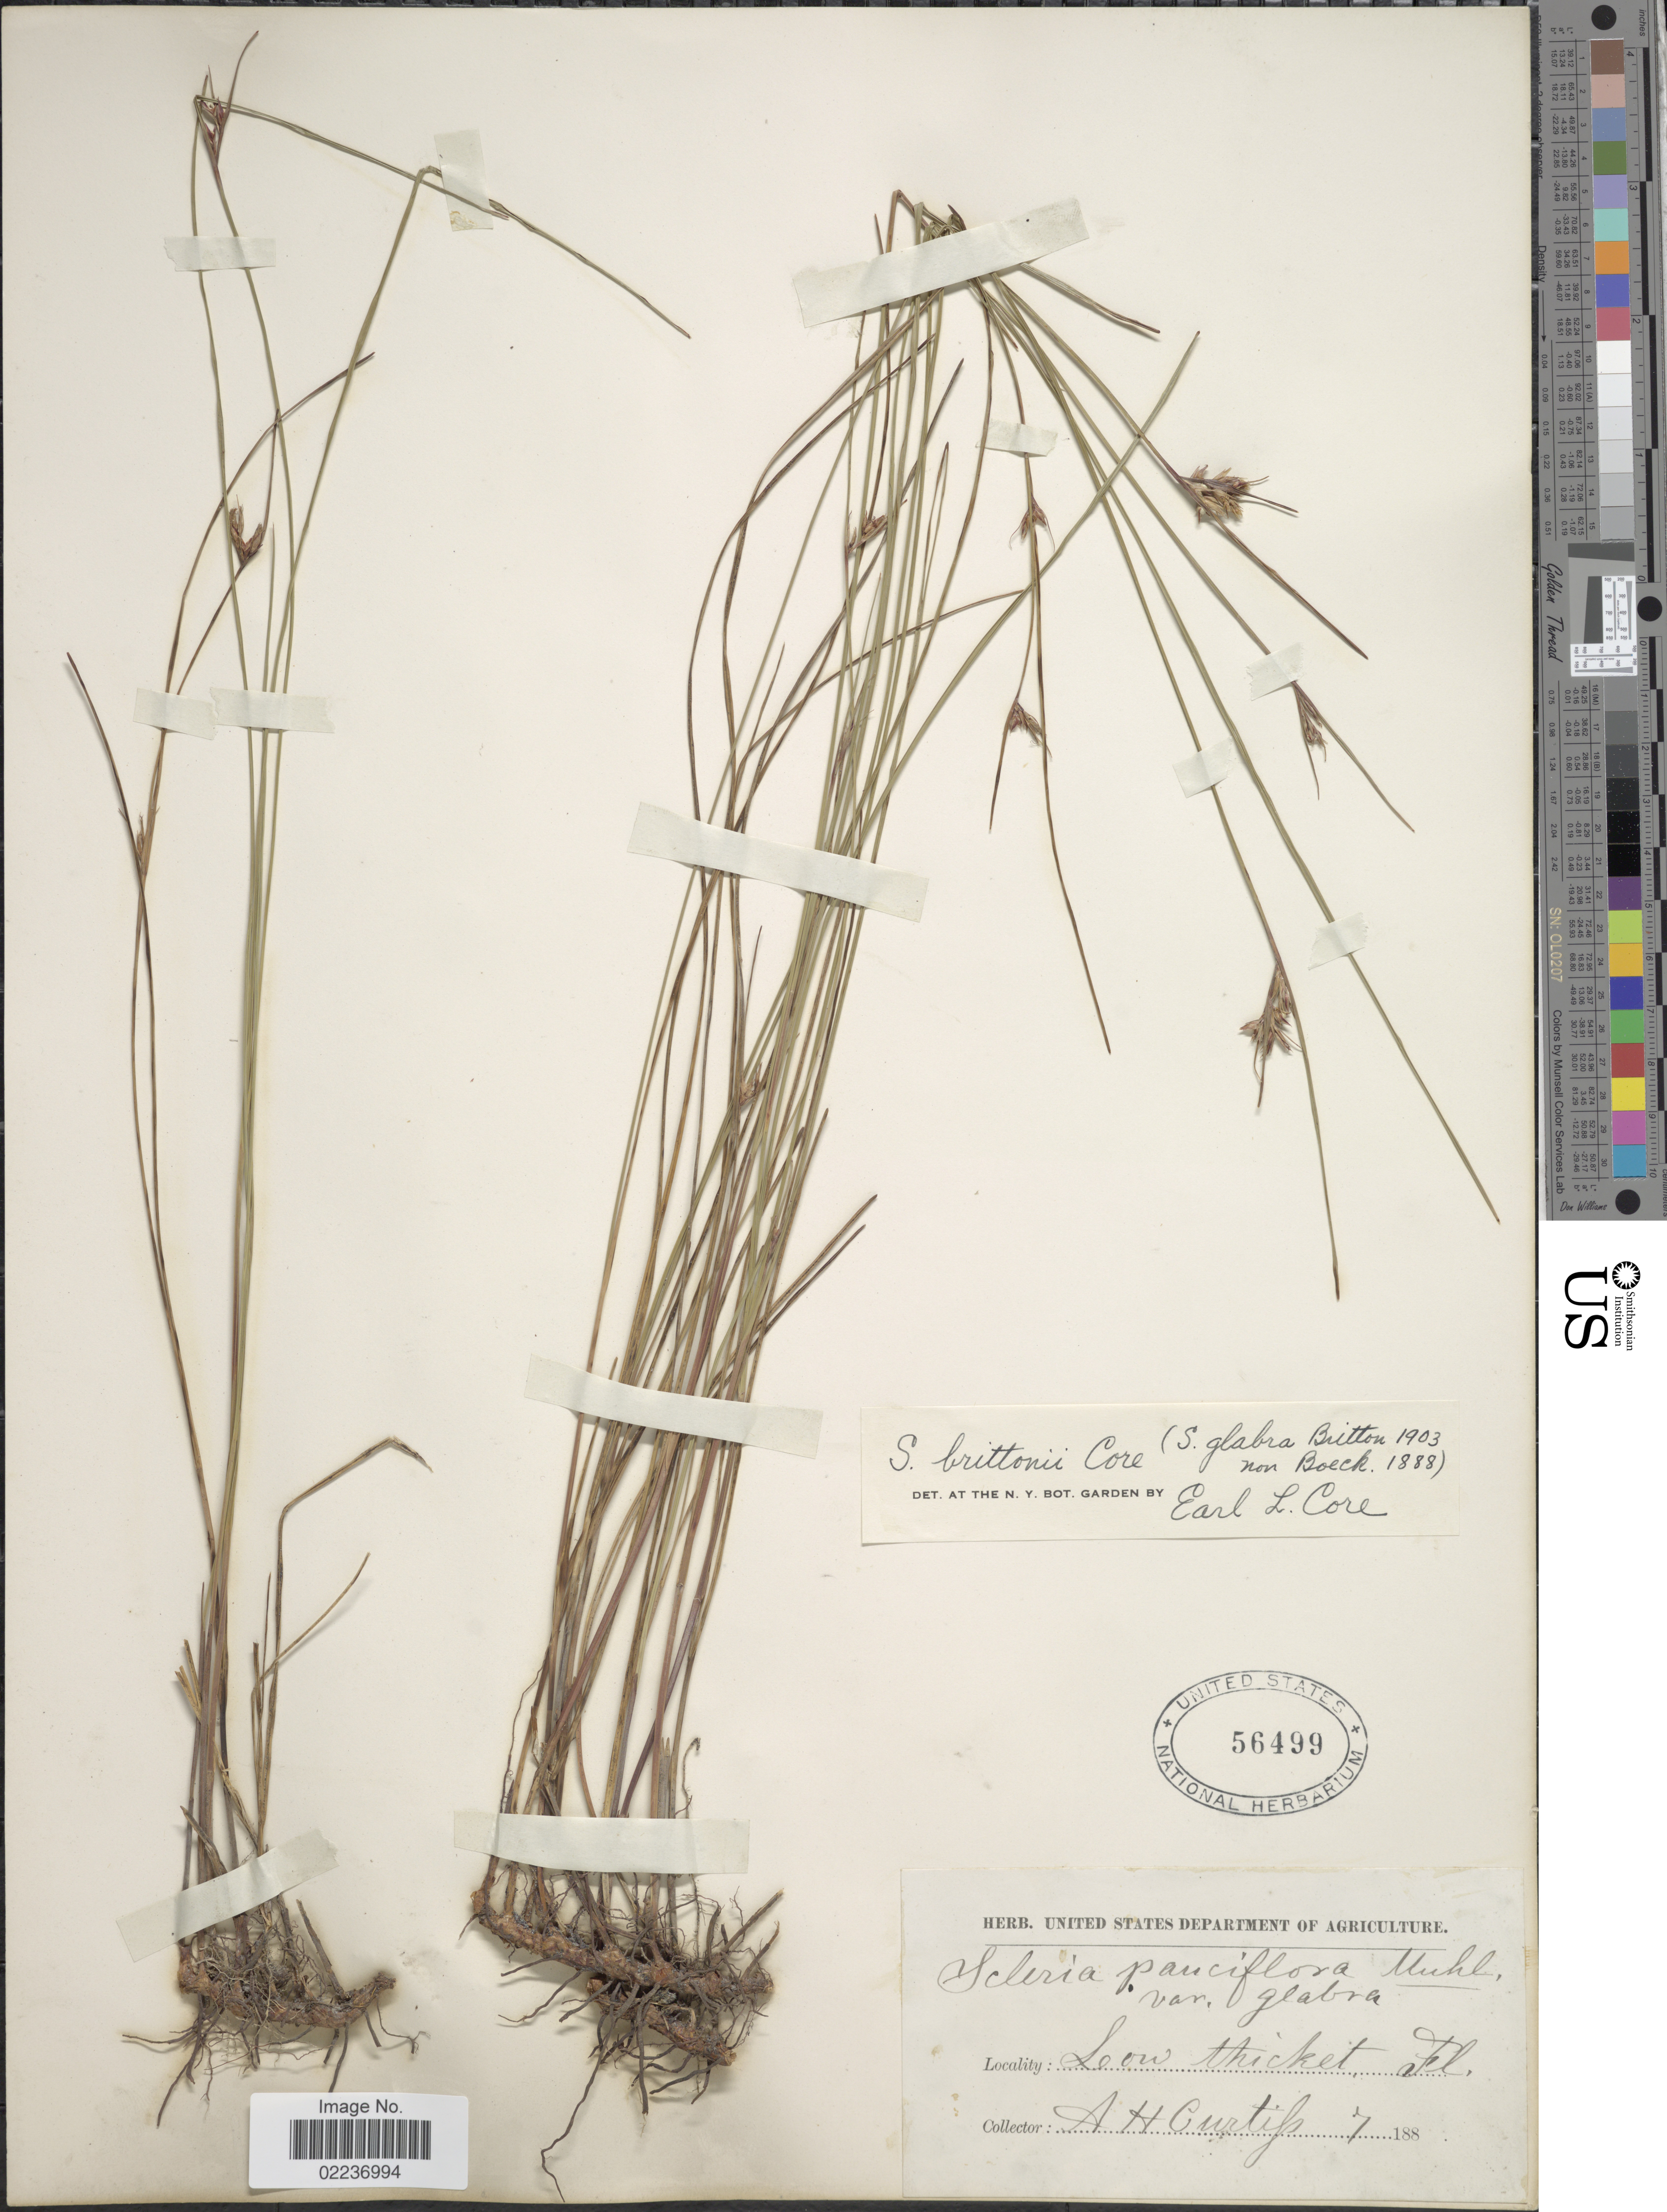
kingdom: Plantae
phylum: Tracheophyta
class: Liliopsida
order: Poales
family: Cyperaceae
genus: Scleria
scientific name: Scleria brittonii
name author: Core ex Small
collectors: A. H. Curtiss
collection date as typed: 188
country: United States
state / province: Florida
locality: Low thicket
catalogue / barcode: US 56499